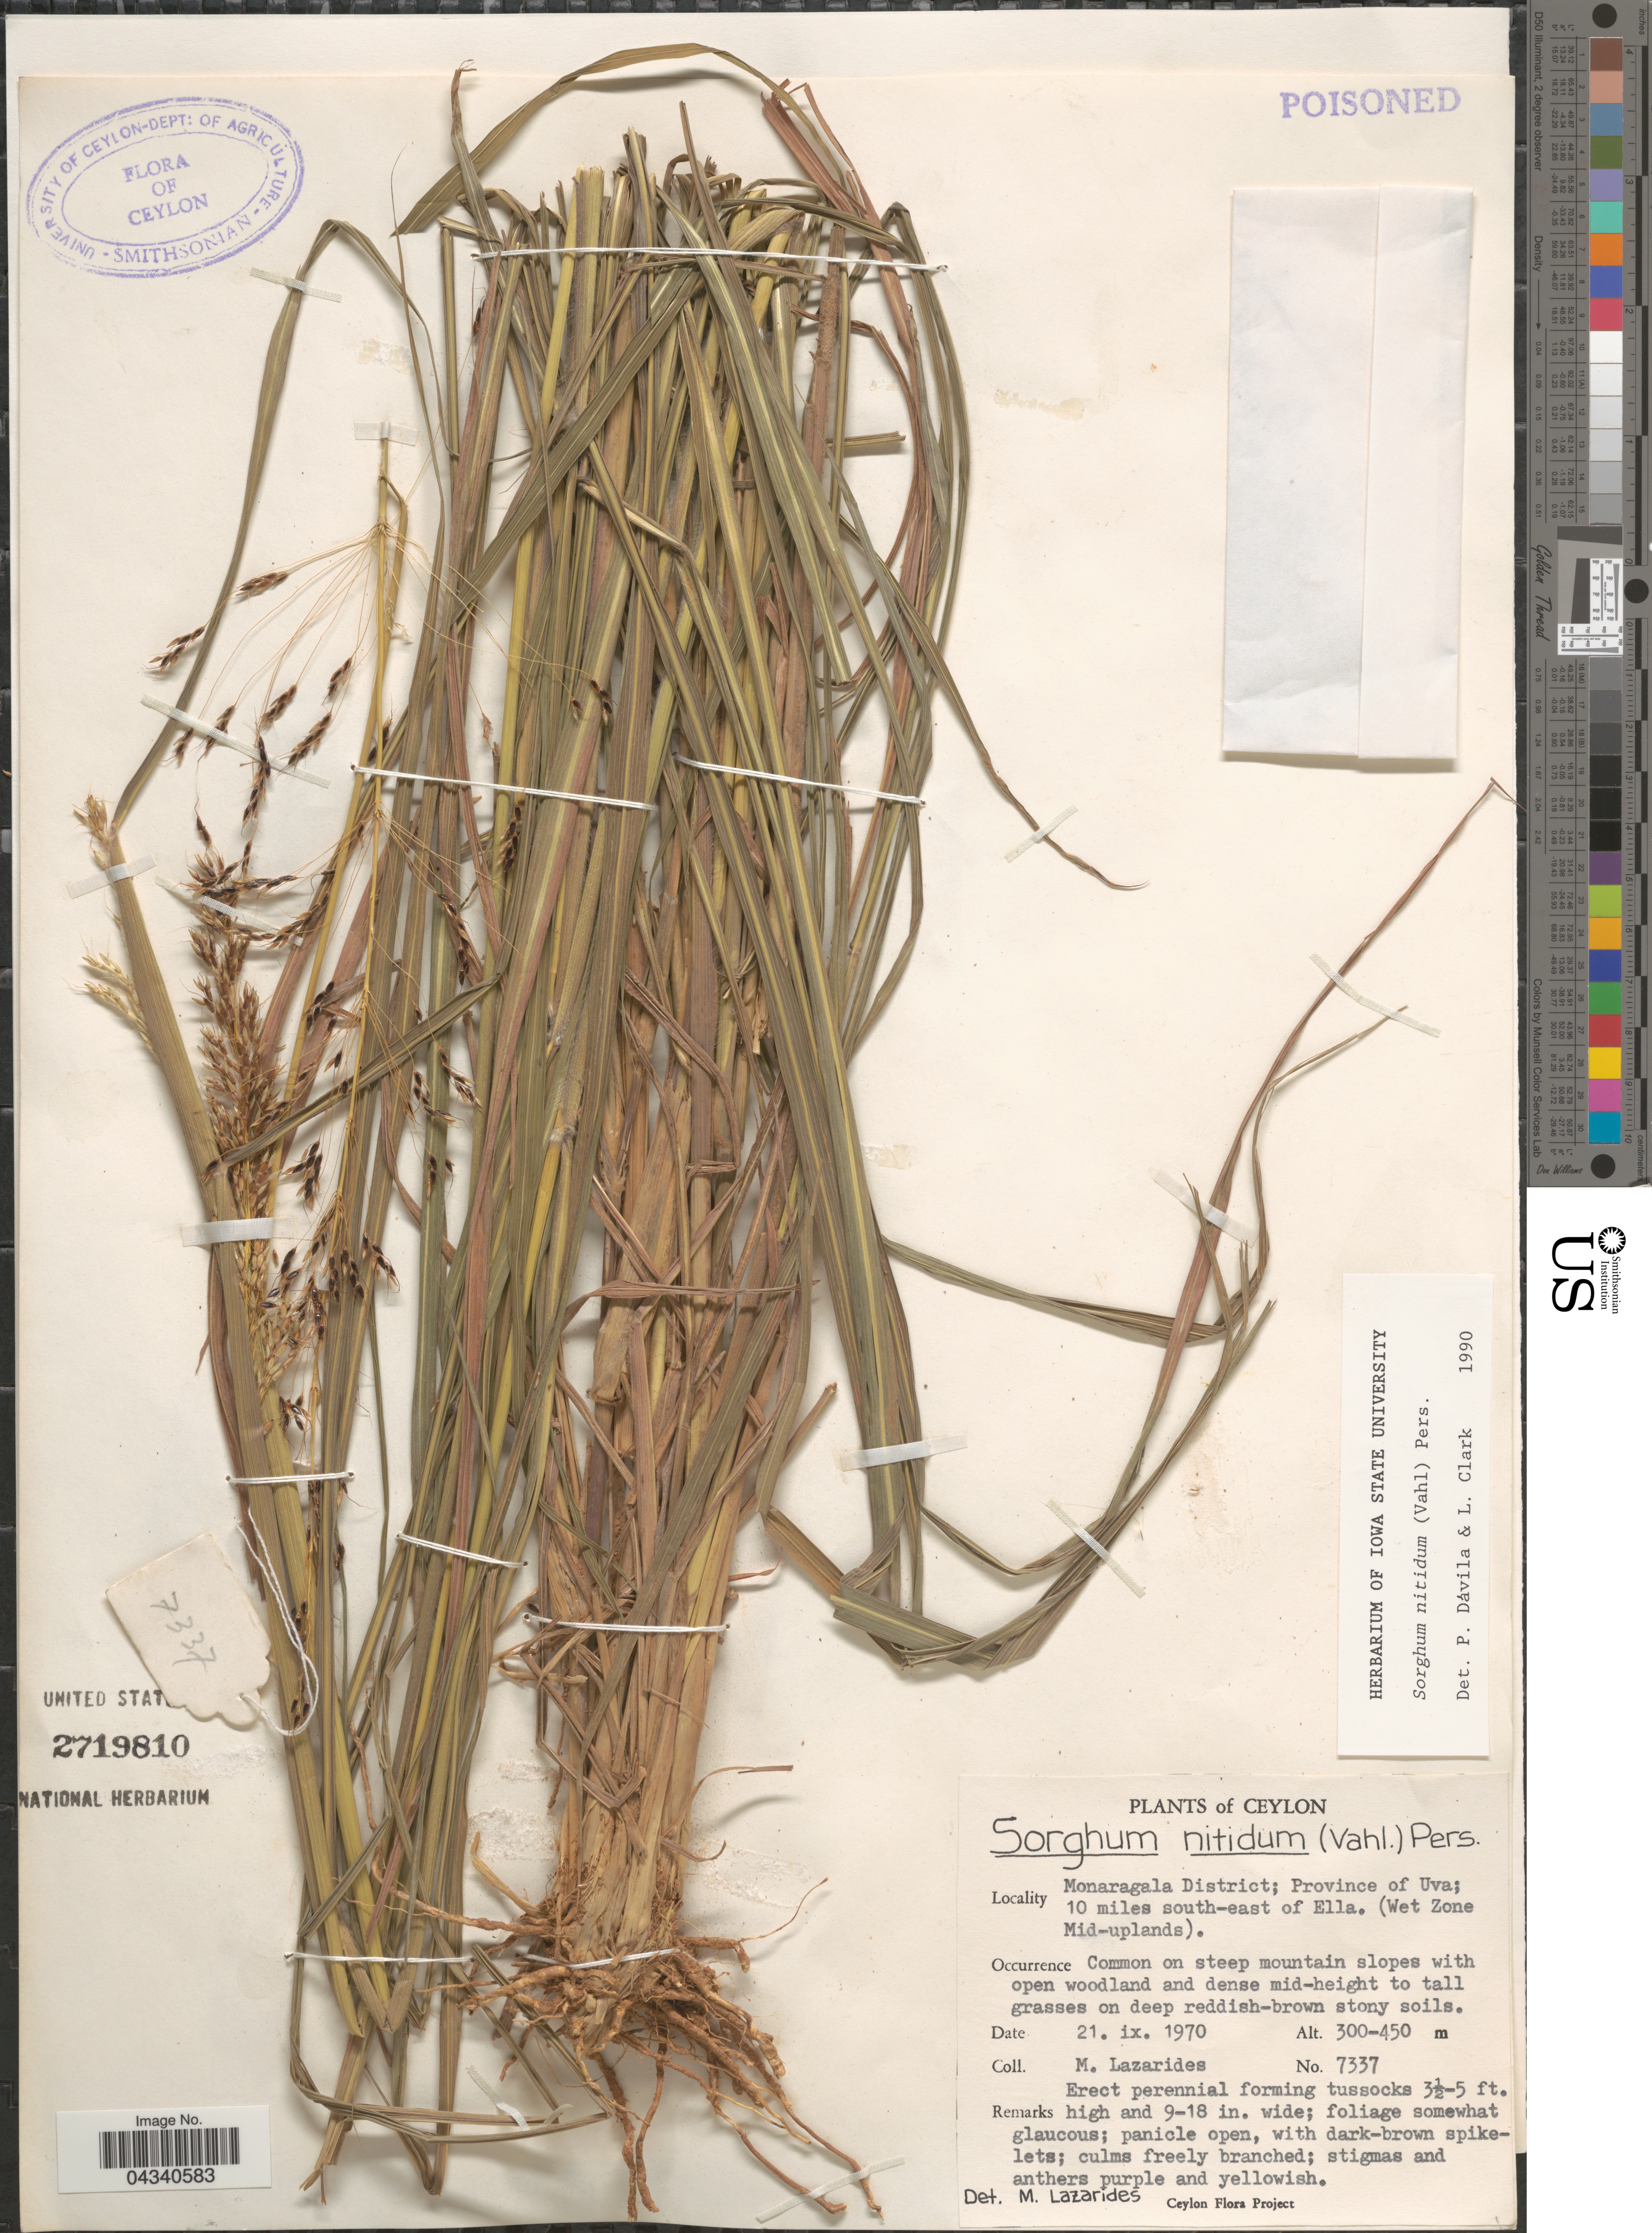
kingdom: Plantae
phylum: Tracheophyta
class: Liliopsida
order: Poales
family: Poaceae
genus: Sorghum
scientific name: Sorghum nitidum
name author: (Vahl) Pers.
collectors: M. Lazarides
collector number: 7337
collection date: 1970-09-21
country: Sri Lanka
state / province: Uva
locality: Ceylon. Monaragala District; 10 miles south-east of Ella. (Wet Zone Mid-uplands).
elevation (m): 300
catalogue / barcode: US 2719810